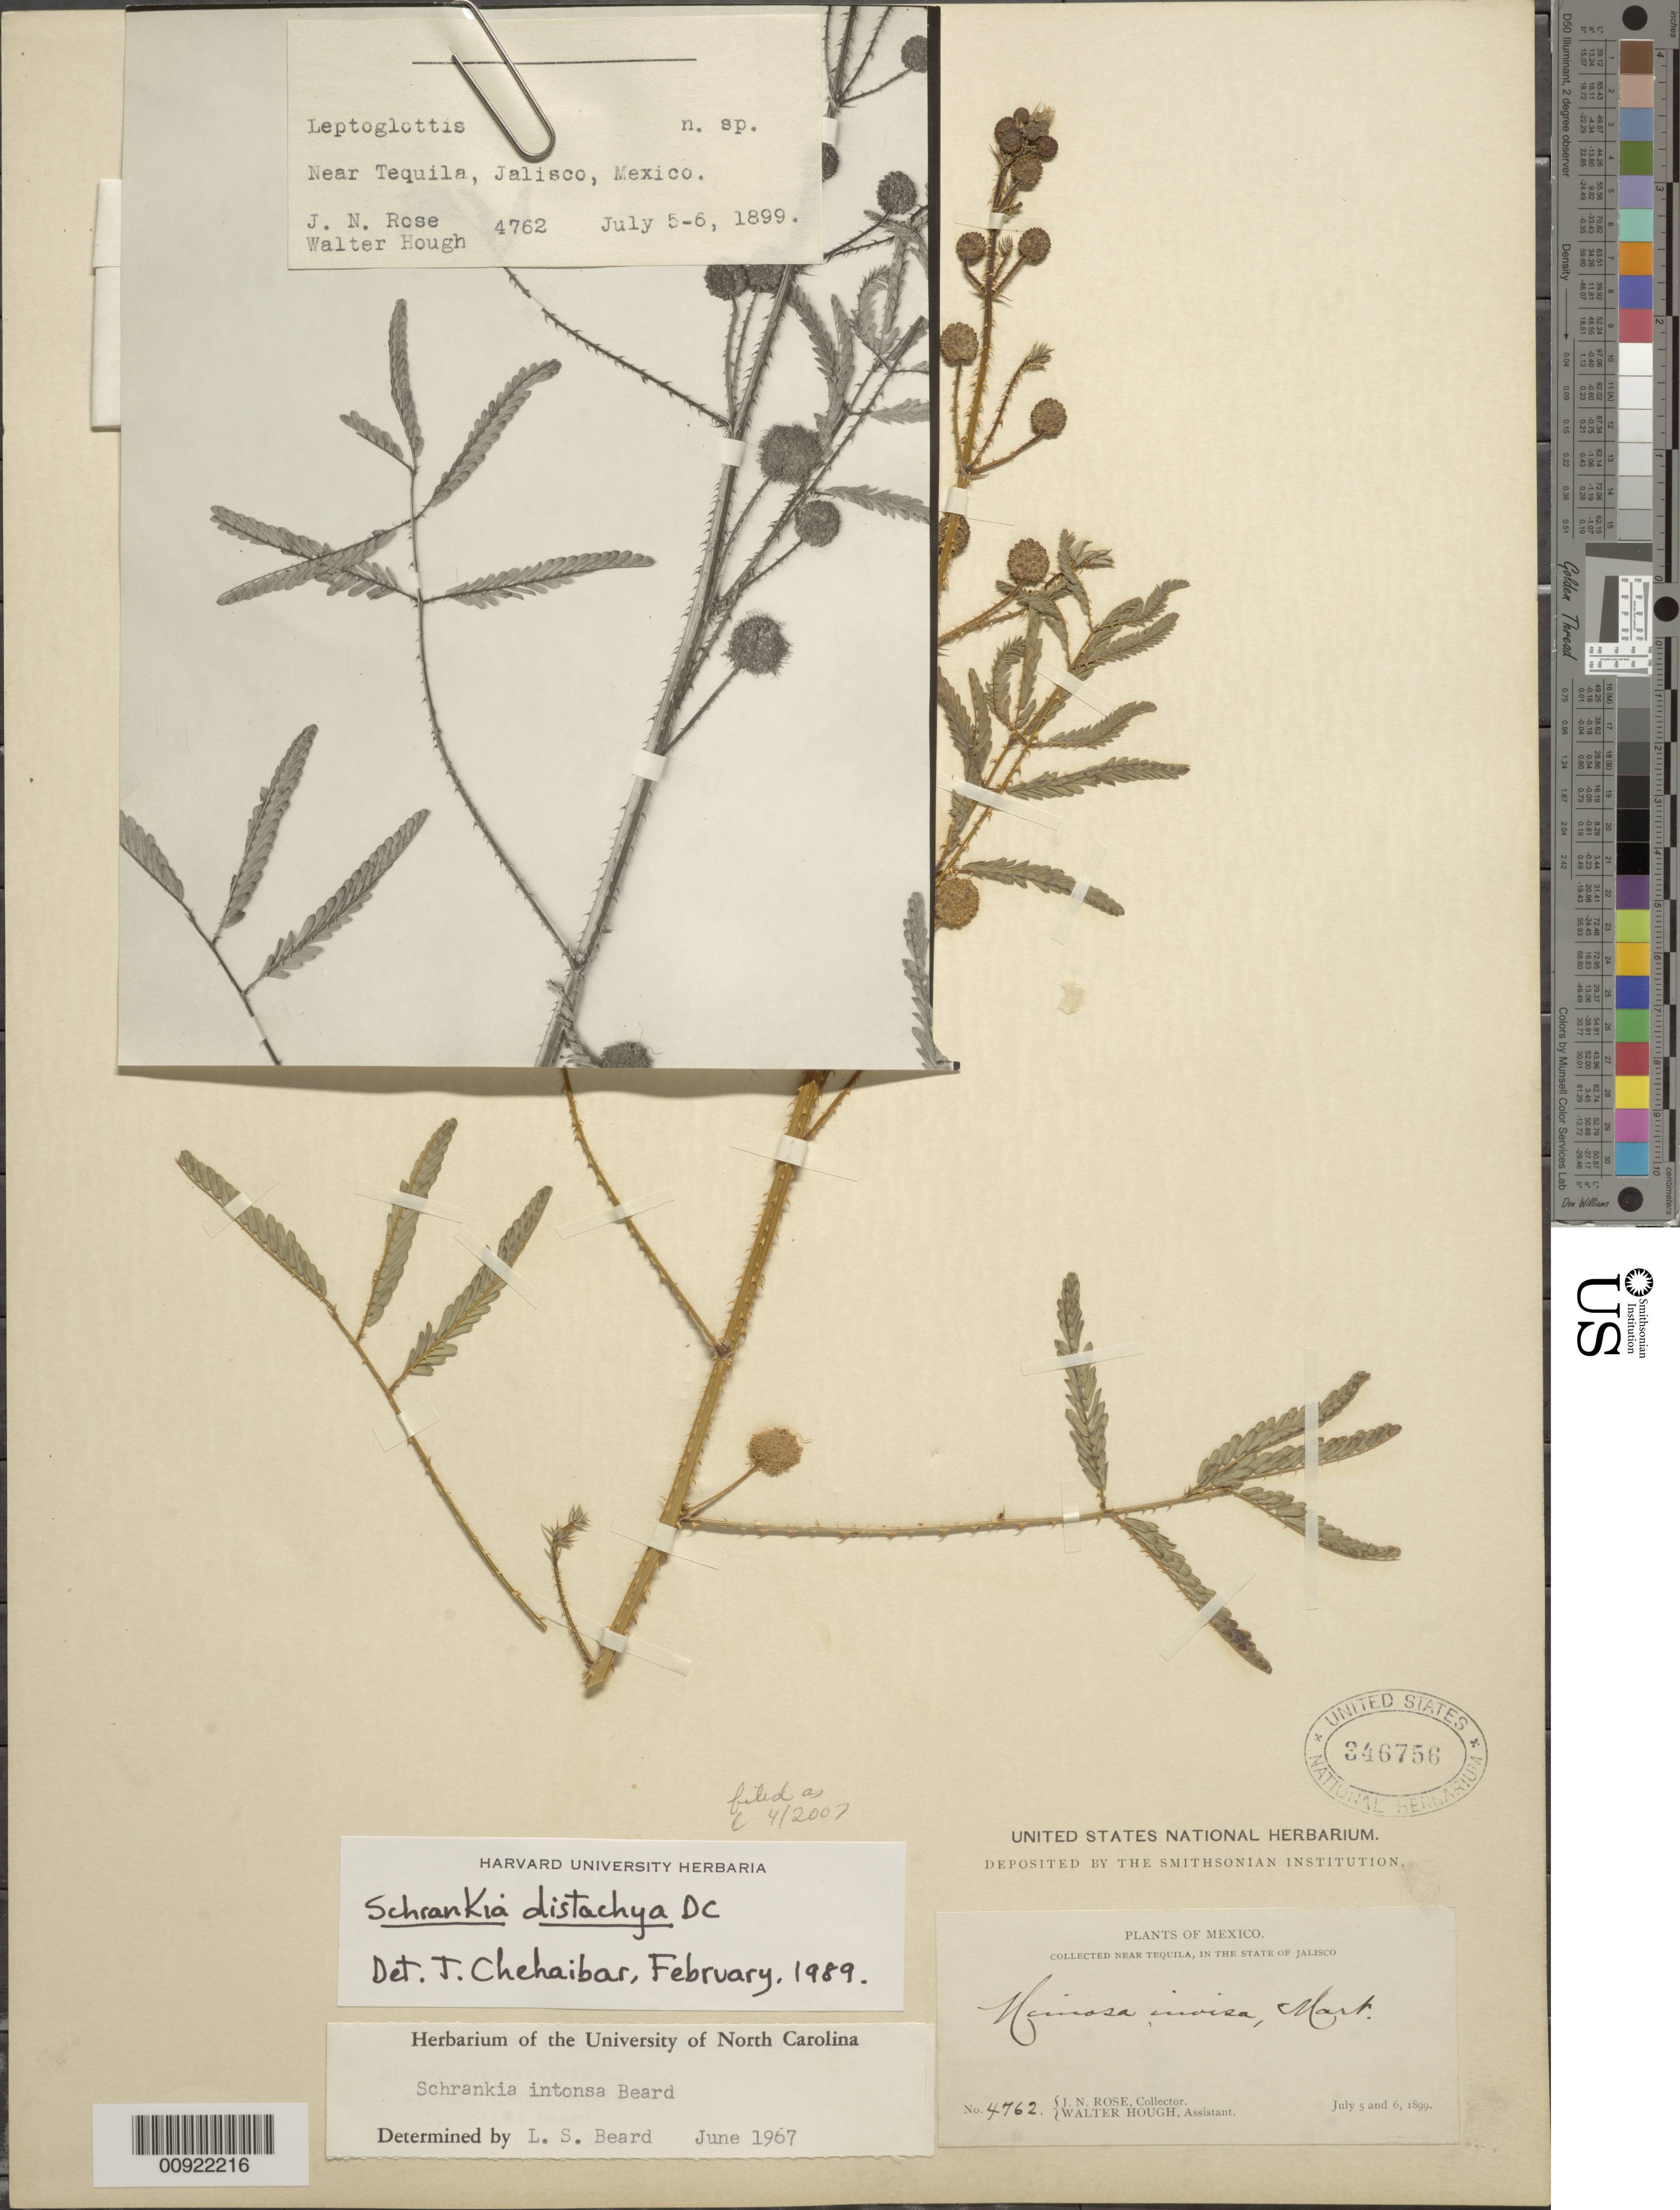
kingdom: Plantae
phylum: Tracheophyta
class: Magnoliopsida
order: Fabales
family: Fabaceae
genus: Mimosa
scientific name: Mimosa robusta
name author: R. Grether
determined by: U.S. National Herbarium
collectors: J. N. Rose & W. Hough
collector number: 4762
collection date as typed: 05 Jul 1899 to 06 Jul 1899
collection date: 1899-07-05/1899-07-06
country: Mexico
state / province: Jalisco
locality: Near Tequila, in the State of Jalisco.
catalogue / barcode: US 346756